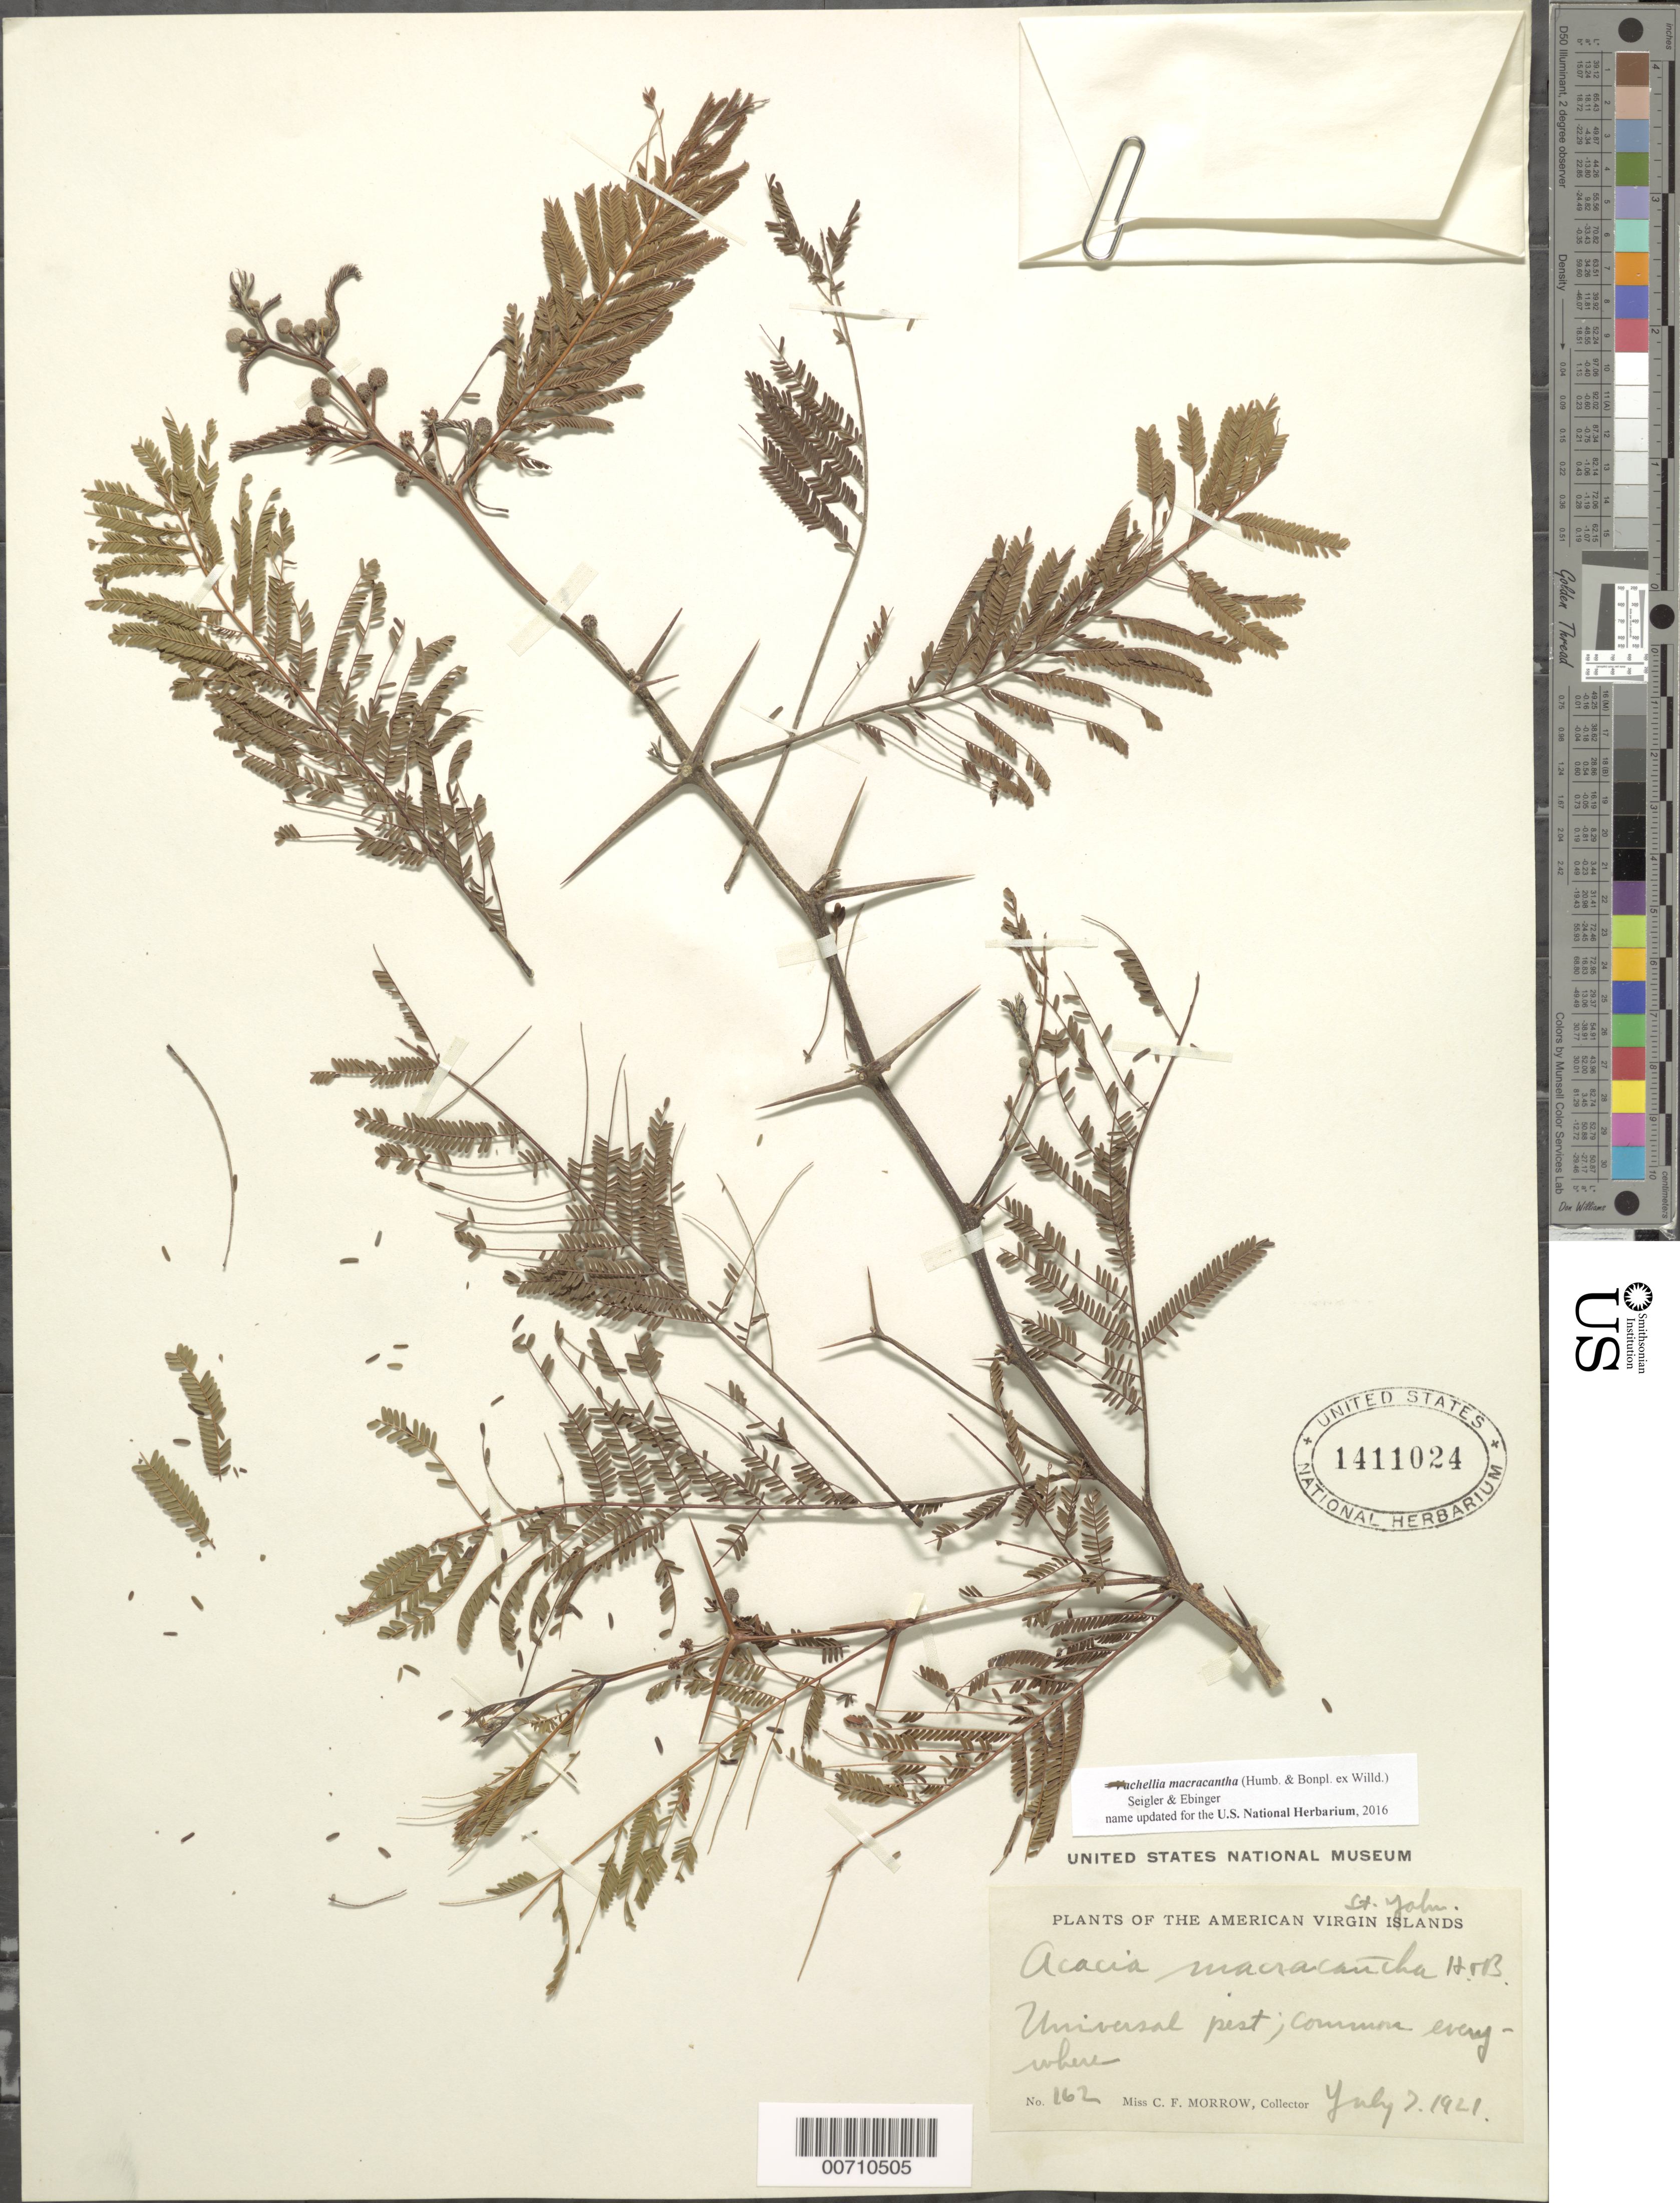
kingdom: Plantae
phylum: Tracheophyta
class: Magnoliopsida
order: Fabales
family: Fabaceae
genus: Vachellia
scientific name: Vachellia macracantha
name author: (Humb. & Bonpl. ex Willd.) Seigler & Ebinger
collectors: C. Morrow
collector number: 162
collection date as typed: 07 Jul 1921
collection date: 1921-07-07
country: U.S. Virgin Islands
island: St. John Island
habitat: Everywhere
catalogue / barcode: US 1411024